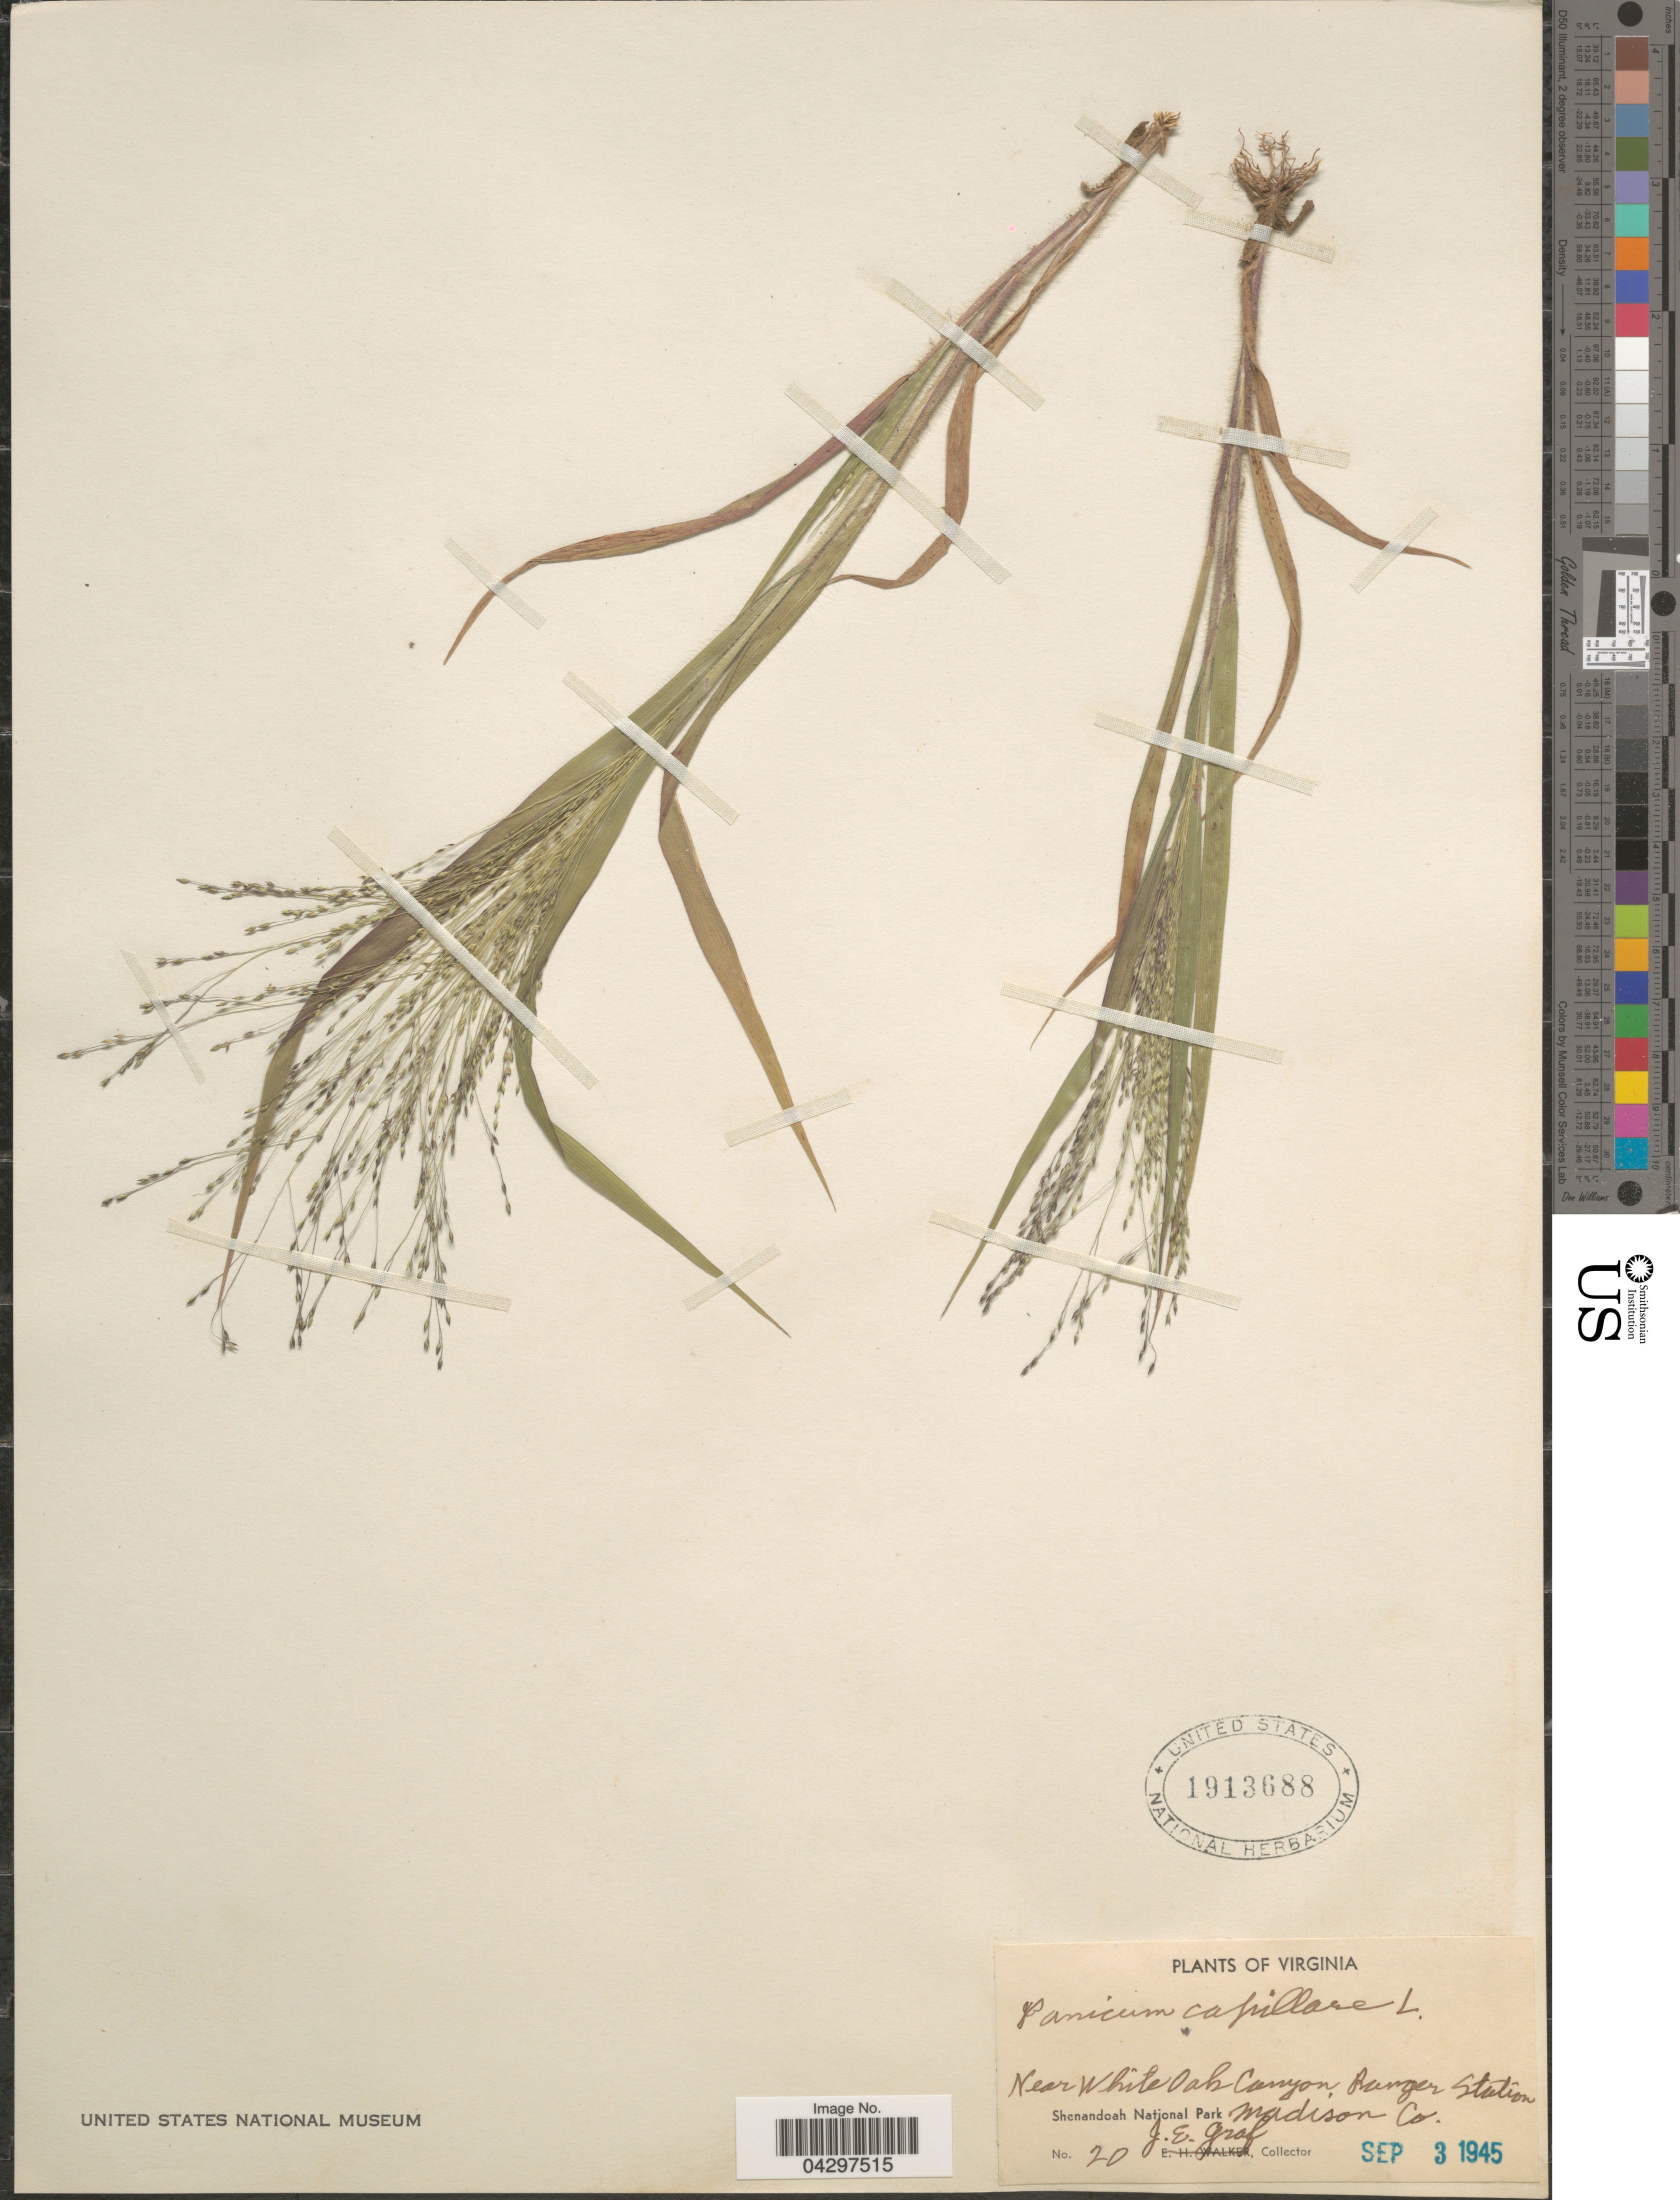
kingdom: Plantae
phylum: Tracheophyta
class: Liliopsida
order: Poales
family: Poaceae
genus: Panicum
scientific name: Panicum capillare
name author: L.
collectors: J. Graf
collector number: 20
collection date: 1945-09-03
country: United States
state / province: Virginia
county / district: Madison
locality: Near White Oak Canyon, Ranger Station. Shenandoah National Park. Madison Co.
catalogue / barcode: US 1913688